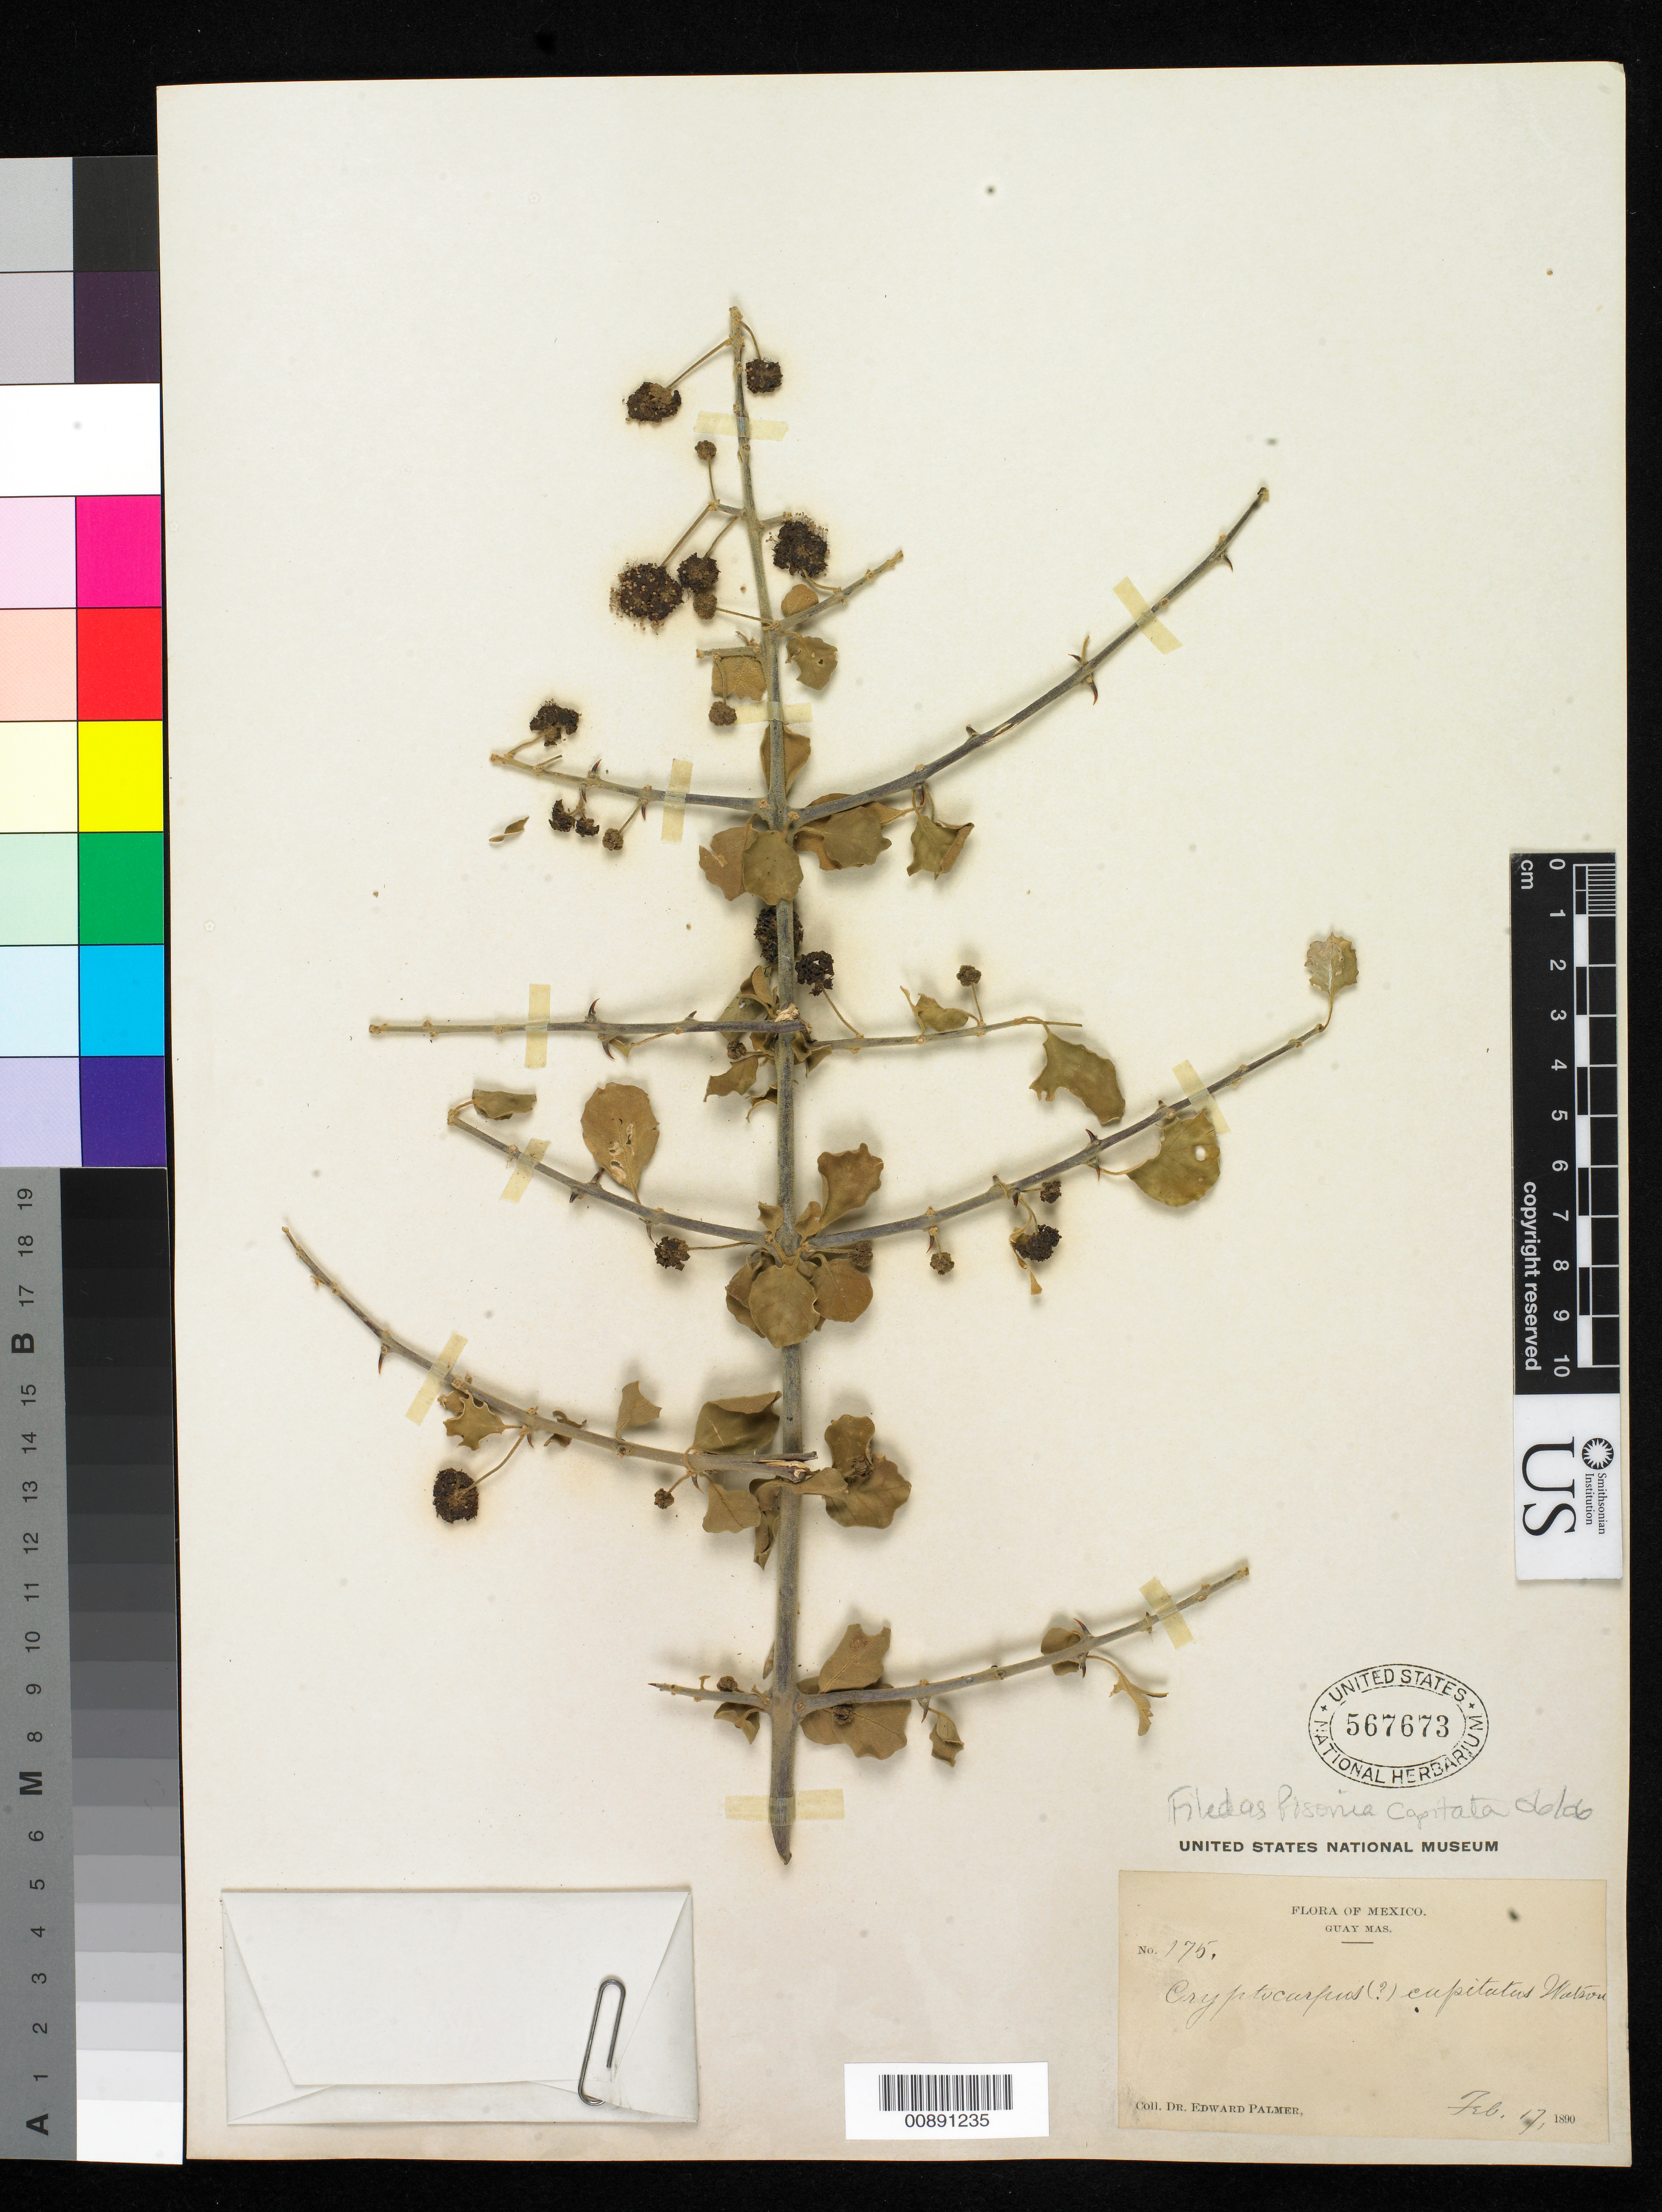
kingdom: Plantae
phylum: Tracheophyta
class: Magnoliopsida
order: Caryophyllales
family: Nyctaginaceae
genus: Pisonia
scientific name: Pisonia capitata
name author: (S. Watson) Standl.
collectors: E. Palmer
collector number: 175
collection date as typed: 17 Feb 1890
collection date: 1890-02-17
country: Mexico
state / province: Sonora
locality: Guaymas, Sonora.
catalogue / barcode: US 567673